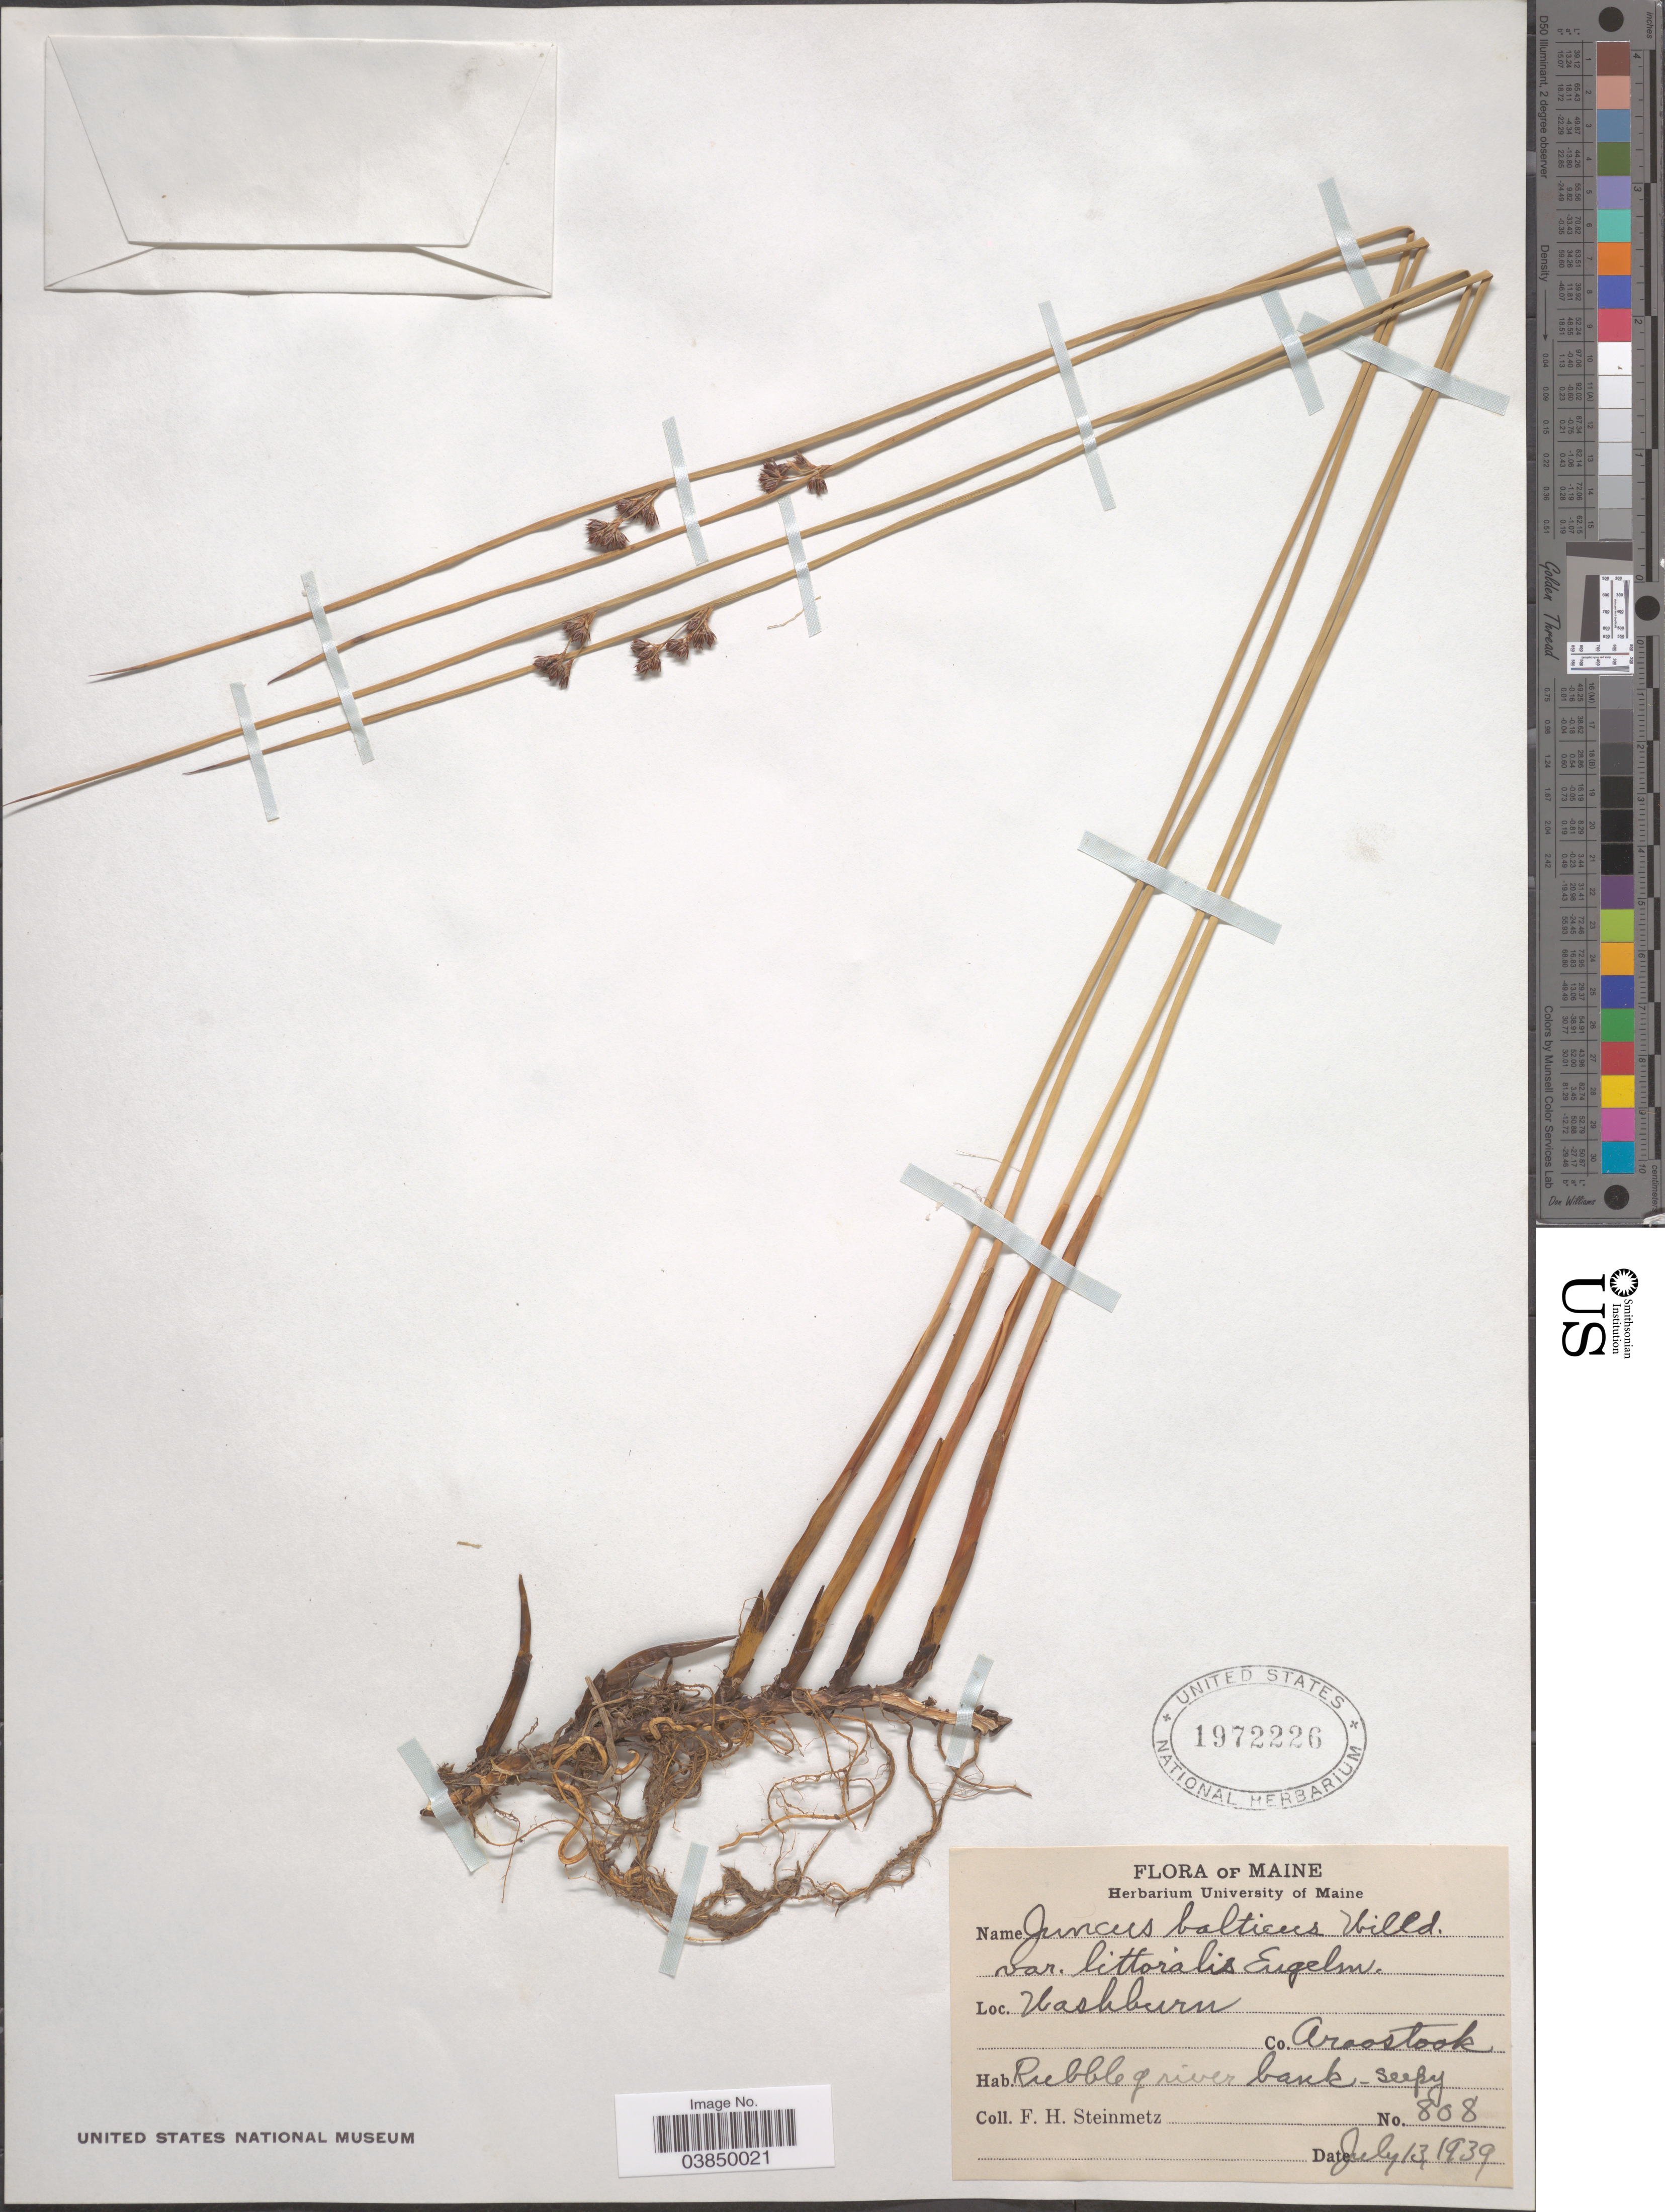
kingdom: Plantae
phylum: Tracheophyta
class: Liliopsida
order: Poales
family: Juncaceae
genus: Juncus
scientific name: Juncus balticus var. littoralis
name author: Engelm.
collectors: F. H. Steinmetz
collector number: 808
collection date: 1939-07-13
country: United States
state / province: Maine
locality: Washburn. Co. Aroostook.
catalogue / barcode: US 1972226